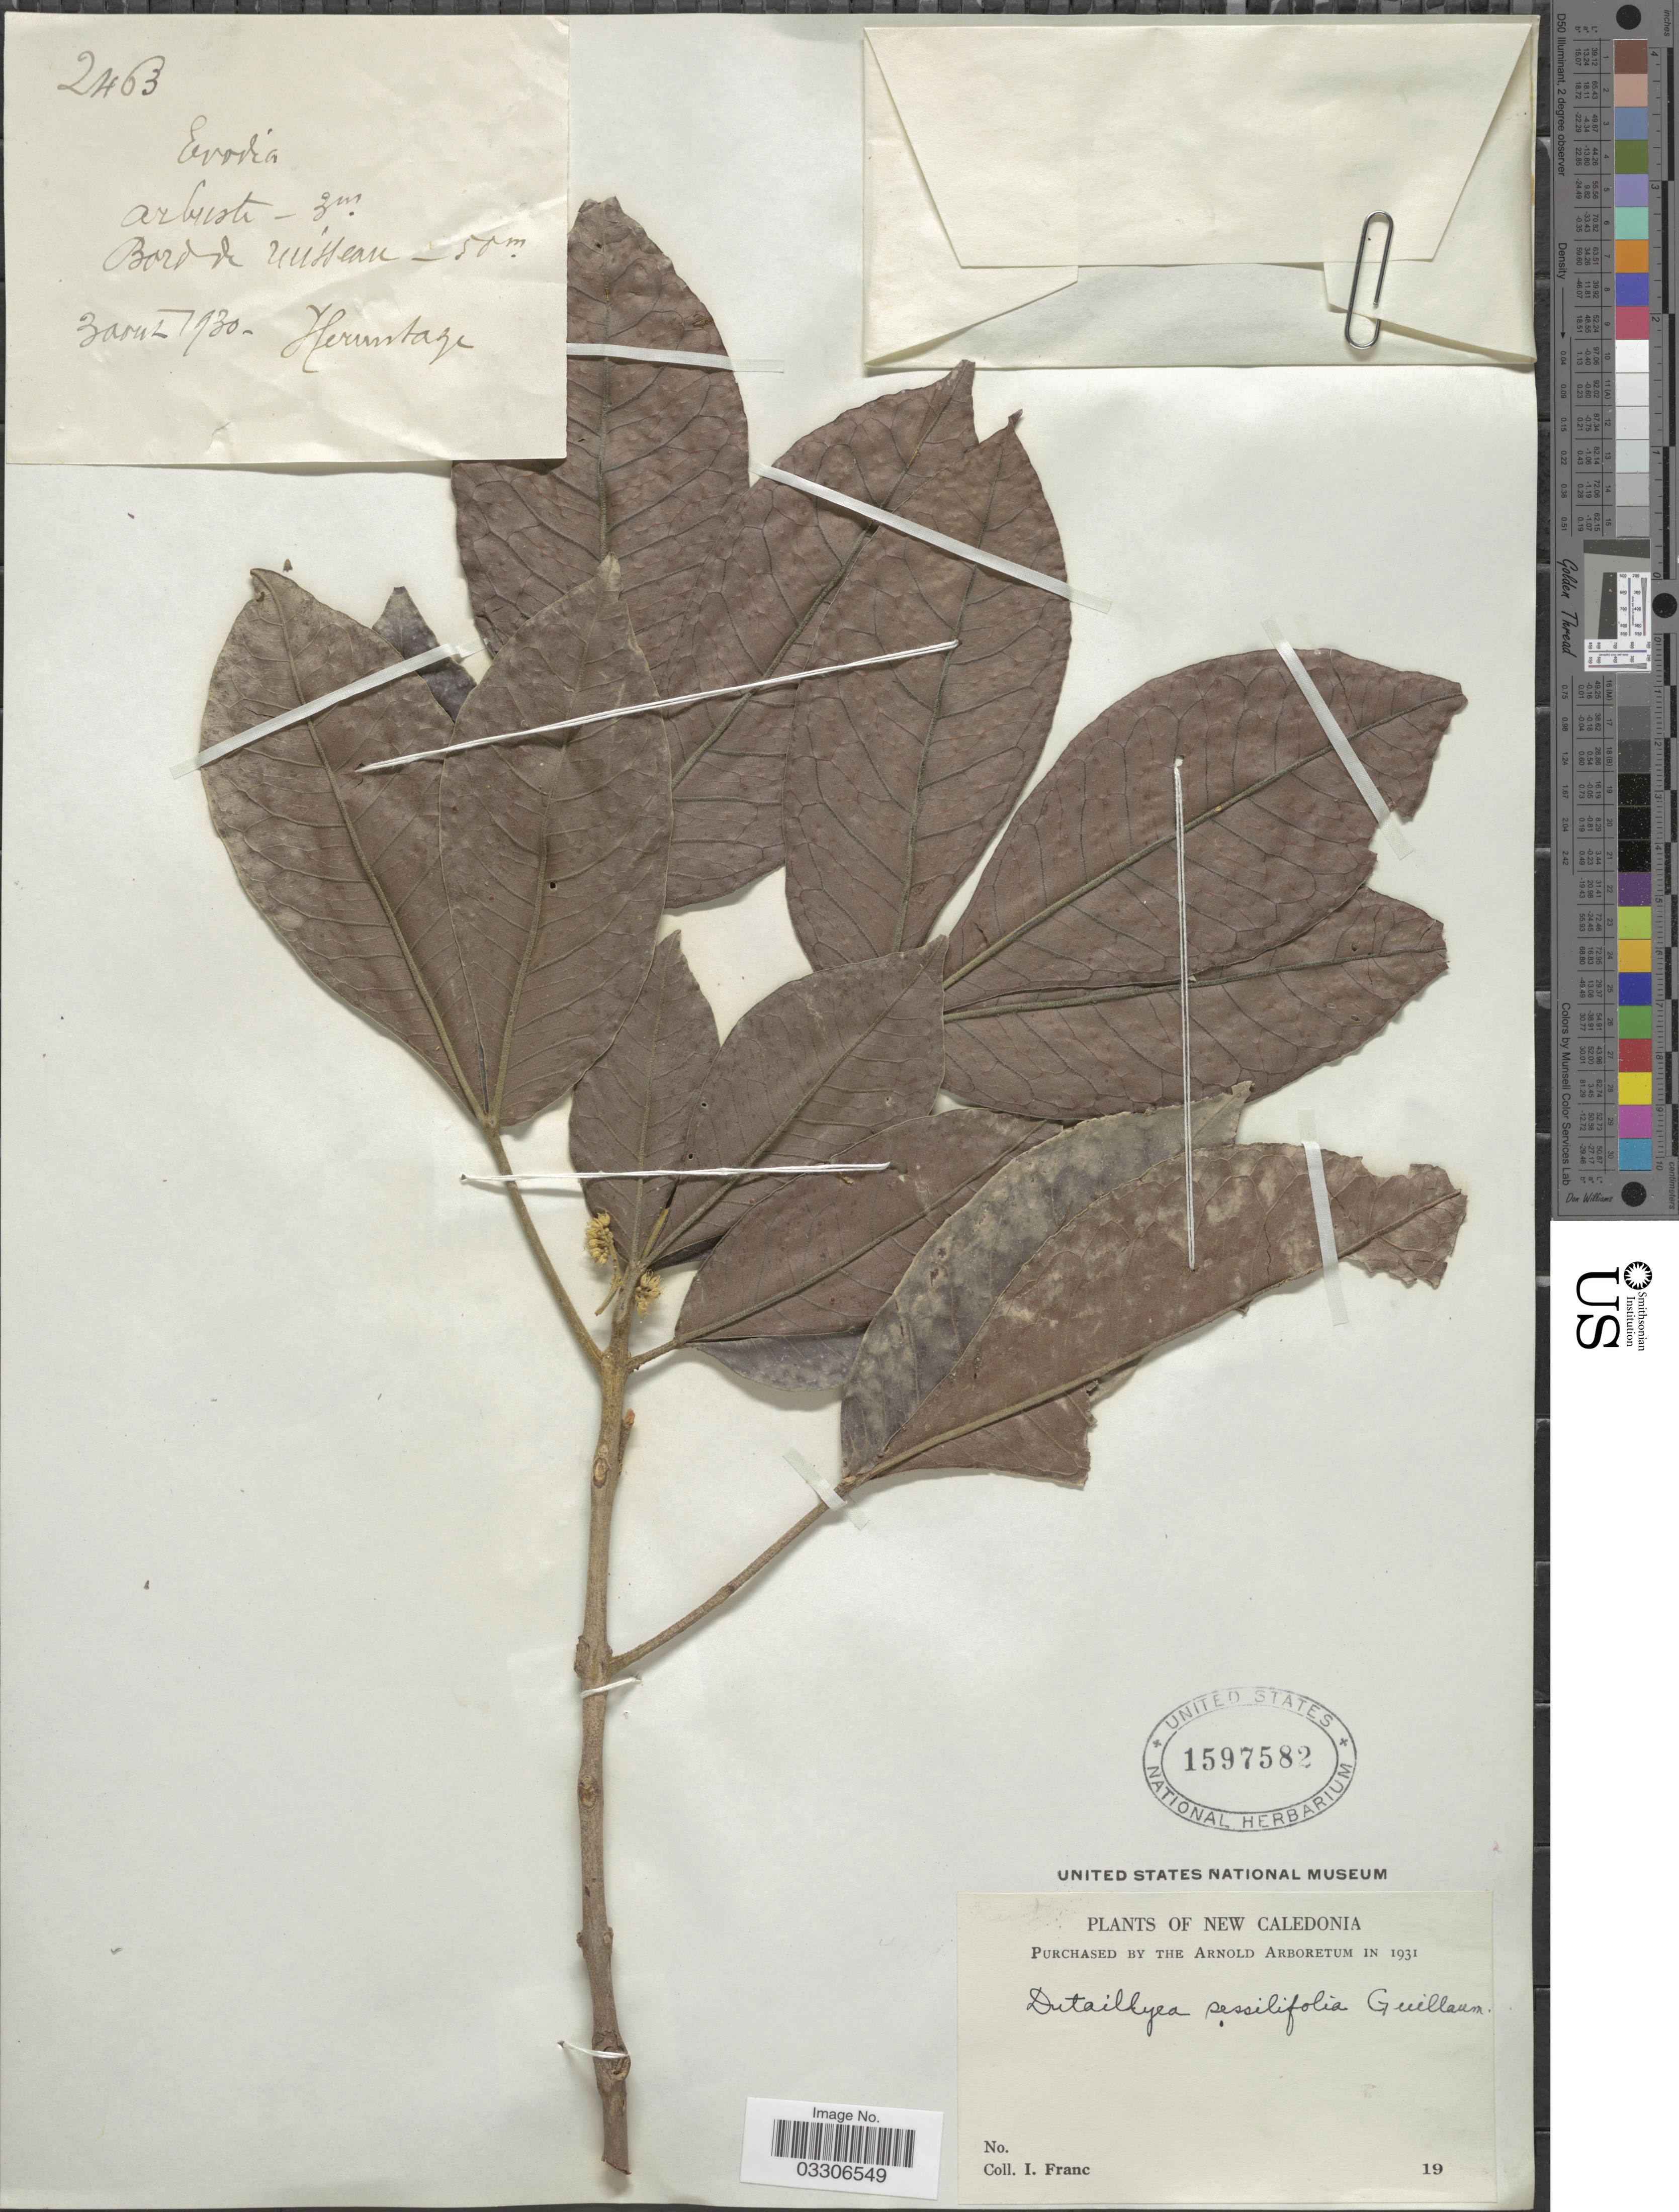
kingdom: Plantae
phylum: Tracheophyta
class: Magnoliopsida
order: Sapindales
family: Rutaceae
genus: Comptonella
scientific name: Comptonella sessilifoliola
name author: (Guillaumin) T.G. Hartley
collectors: I. Franc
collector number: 2463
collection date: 1930-08-03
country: New Caledonia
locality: Bord de ruisseau.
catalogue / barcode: US 1597582